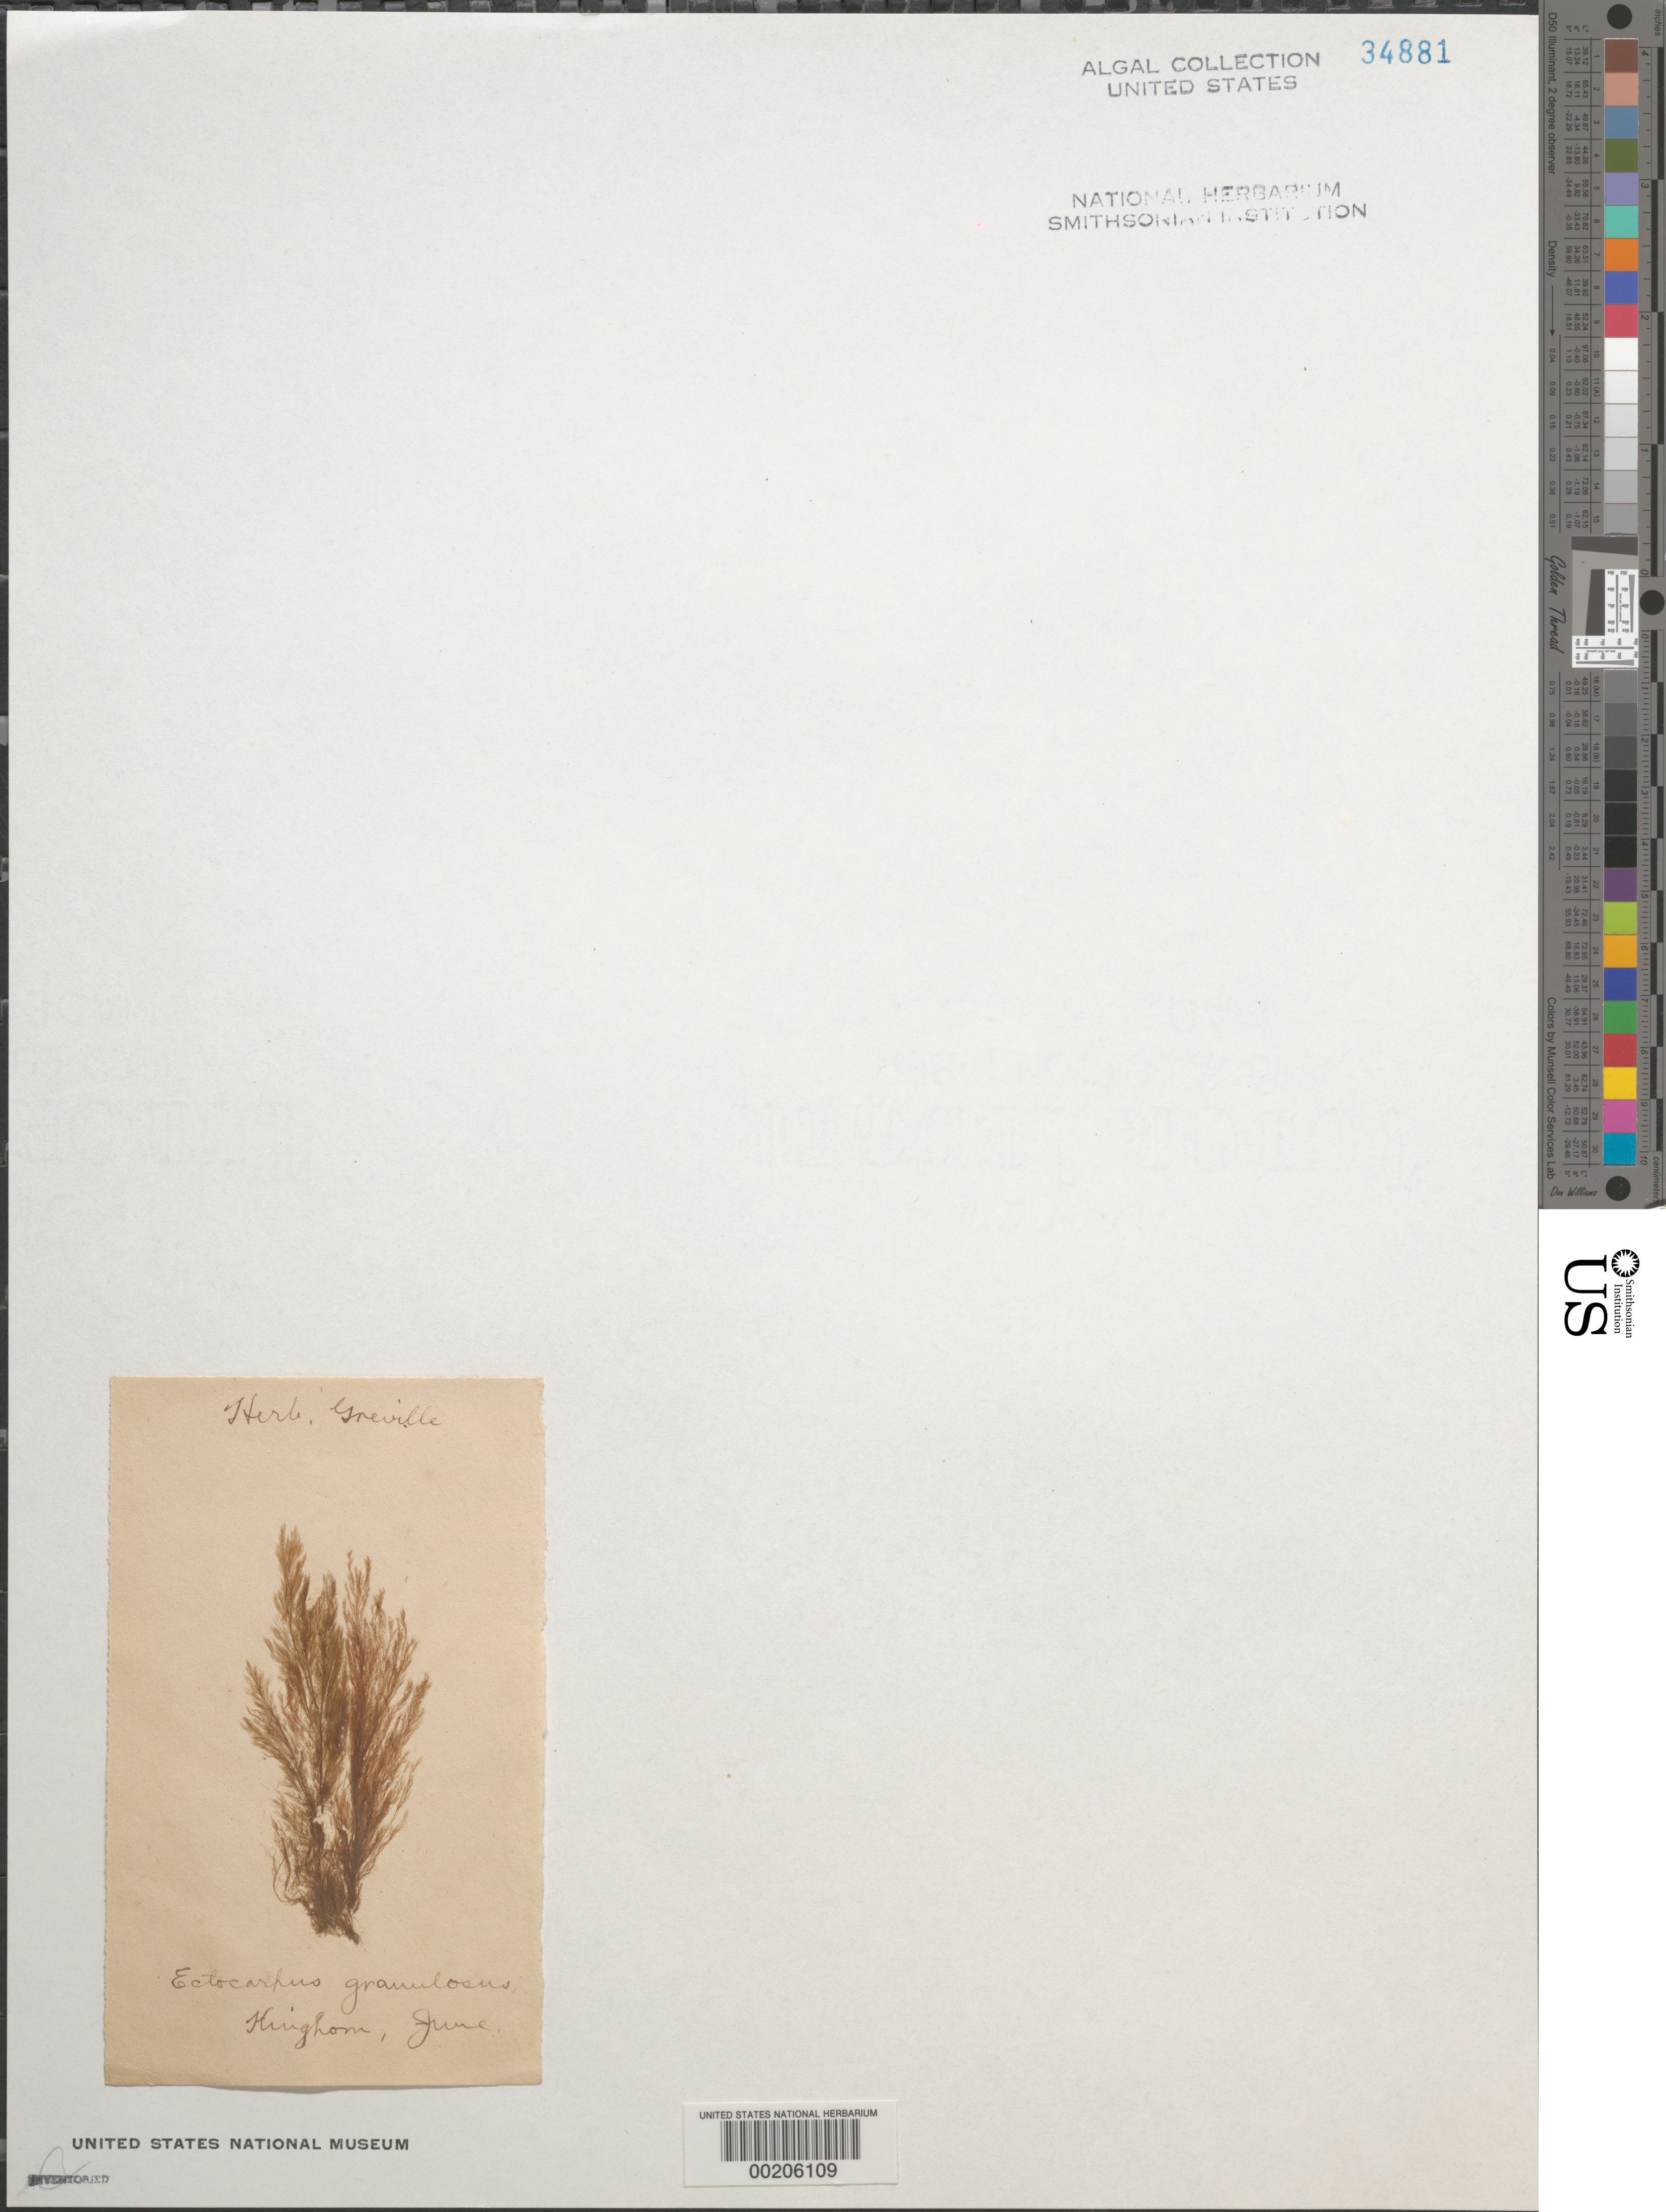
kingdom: Chromista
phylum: Ochrophyta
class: Phaeophyceae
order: Ectocarpales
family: Acinetosporaceae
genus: Hincksia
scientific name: Hincksia granulosa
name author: (Sm.) P.C. Silva in P.C. Silva et al.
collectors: R. K. Greville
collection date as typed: Jun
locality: Kinghom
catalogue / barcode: US 34881